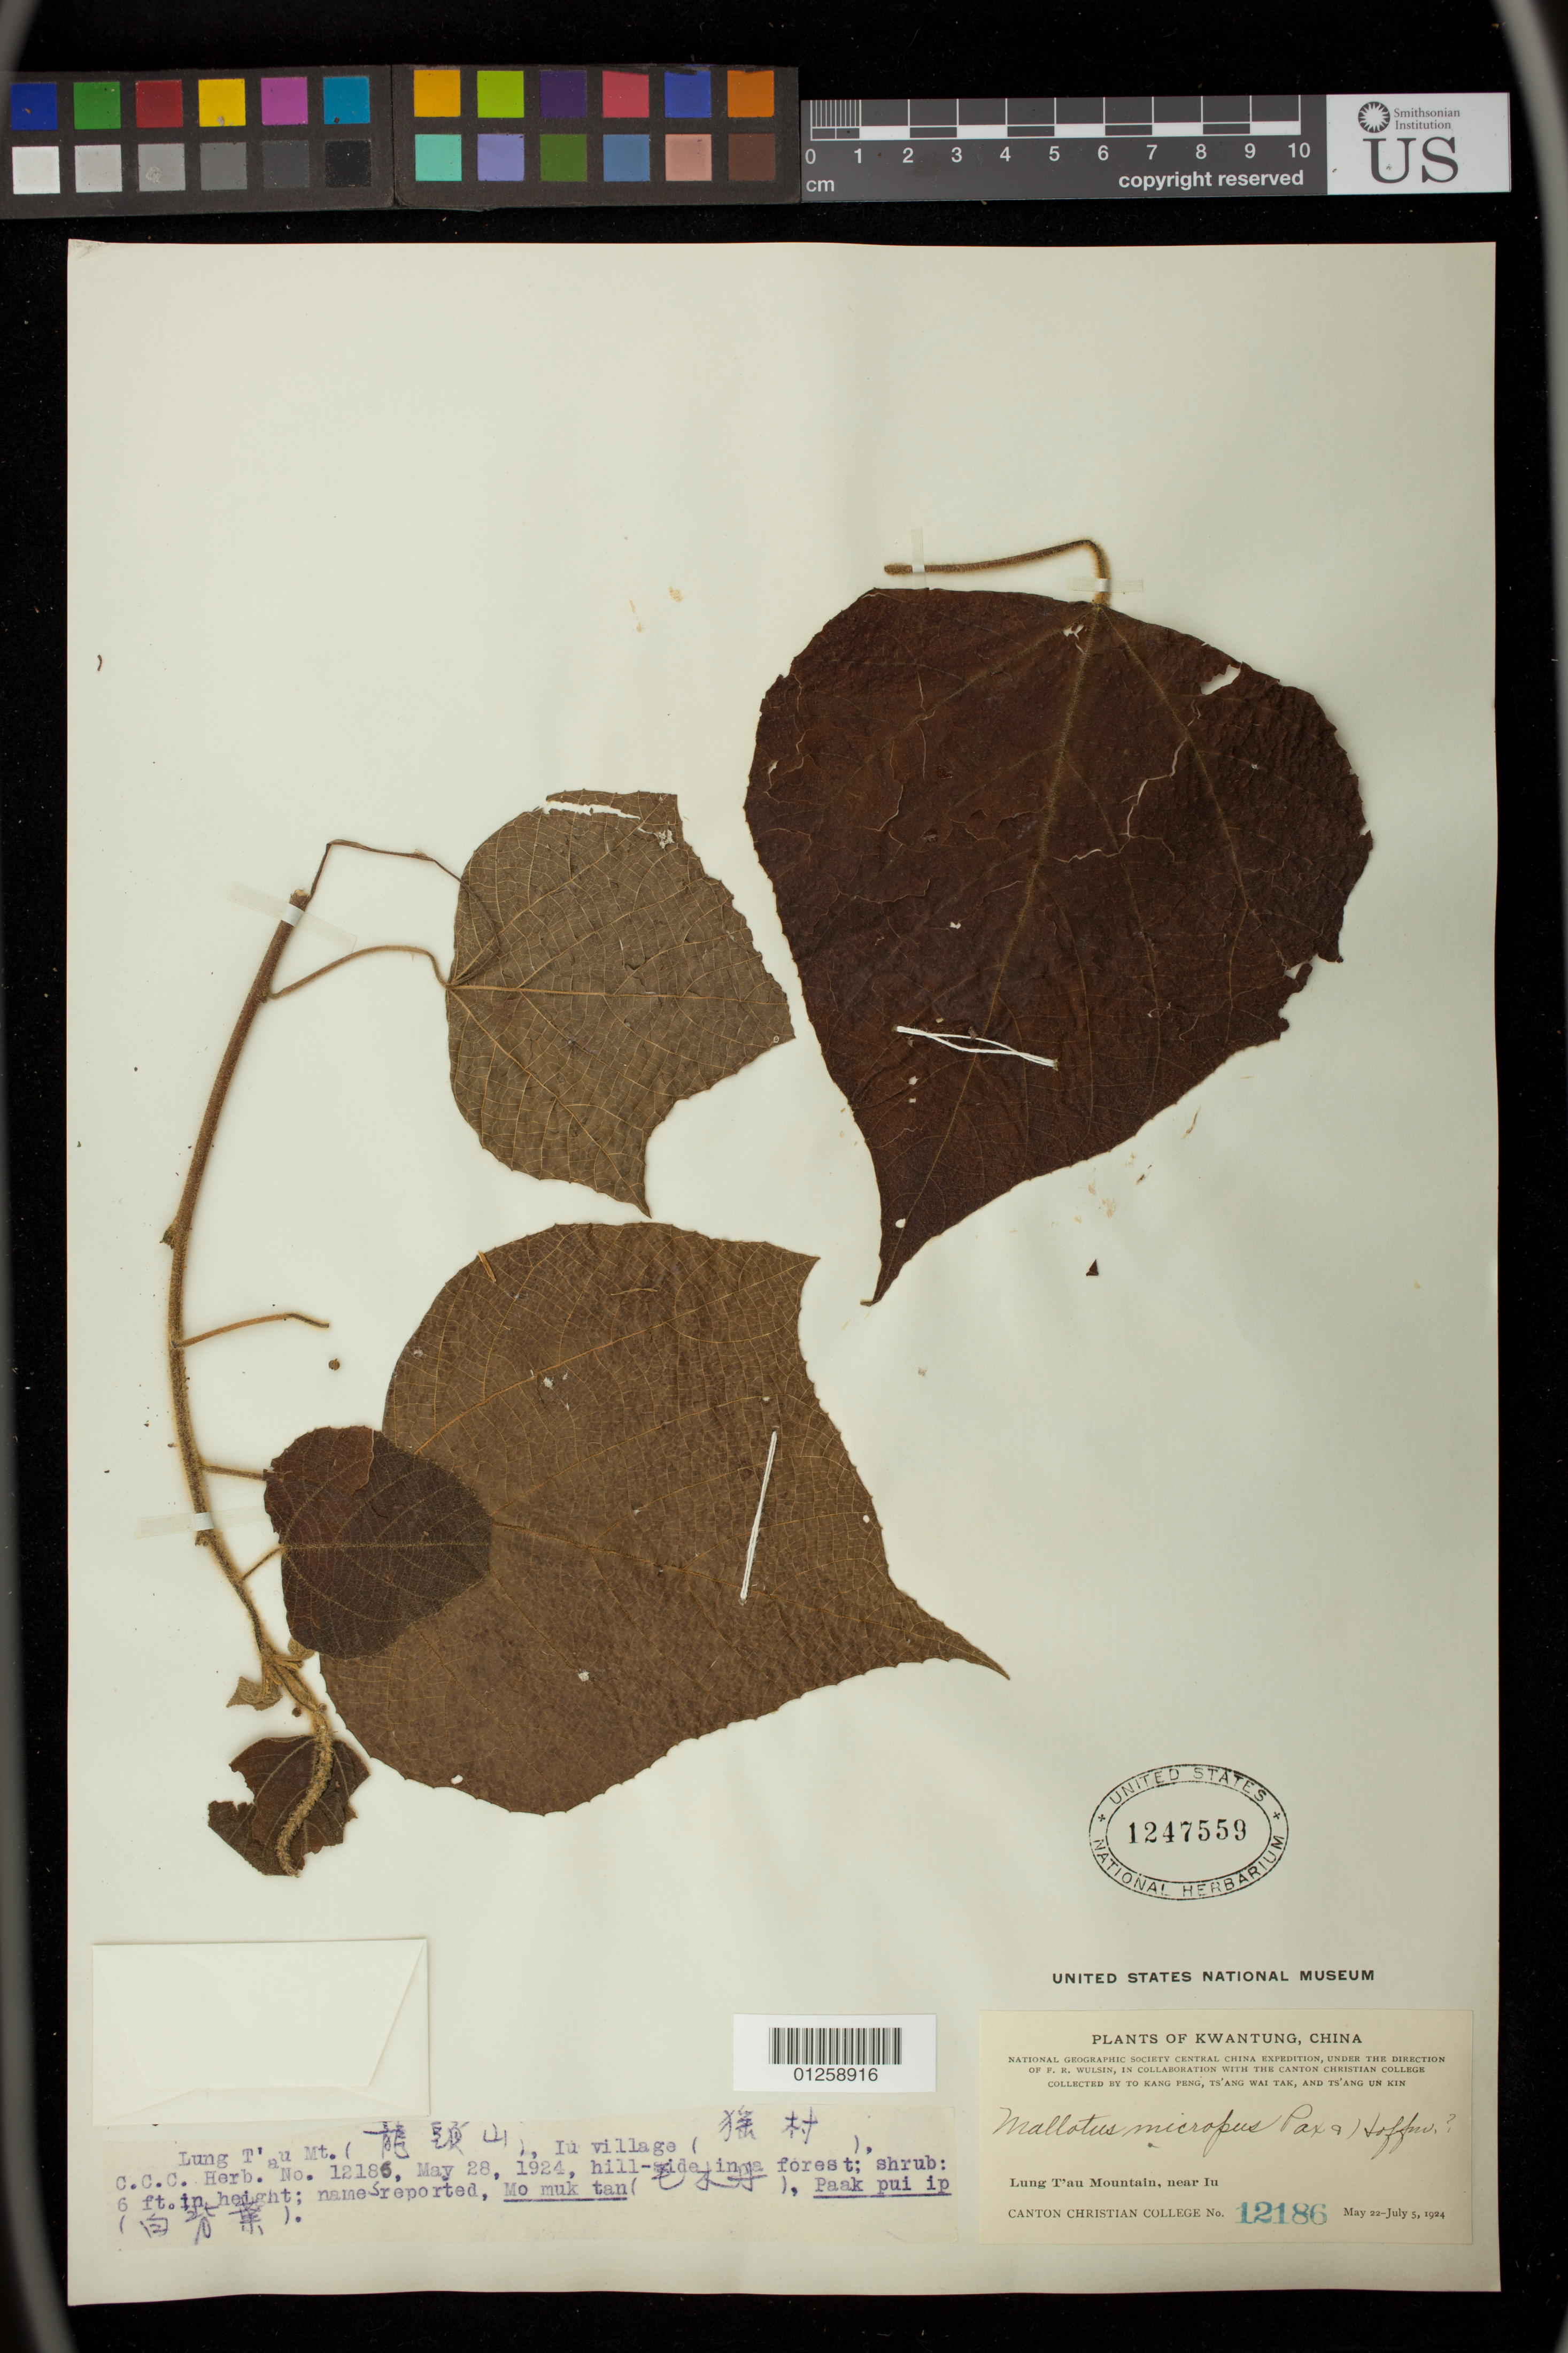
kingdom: Plantae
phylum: Tracheophyta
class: Magnoliopsida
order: Malpighiales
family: Euphorbiaceae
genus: Mallotus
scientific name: Mallotus microcarpus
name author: Pax & K. Hoffm.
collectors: T. K. Peng, W. T. Tsang & U. K. Tsang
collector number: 12186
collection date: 1924-05-22/1924-07-05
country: China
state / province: Guangdong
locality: Kwantung; Lung T'au Mountain, near Iu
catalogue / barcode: US 1247559